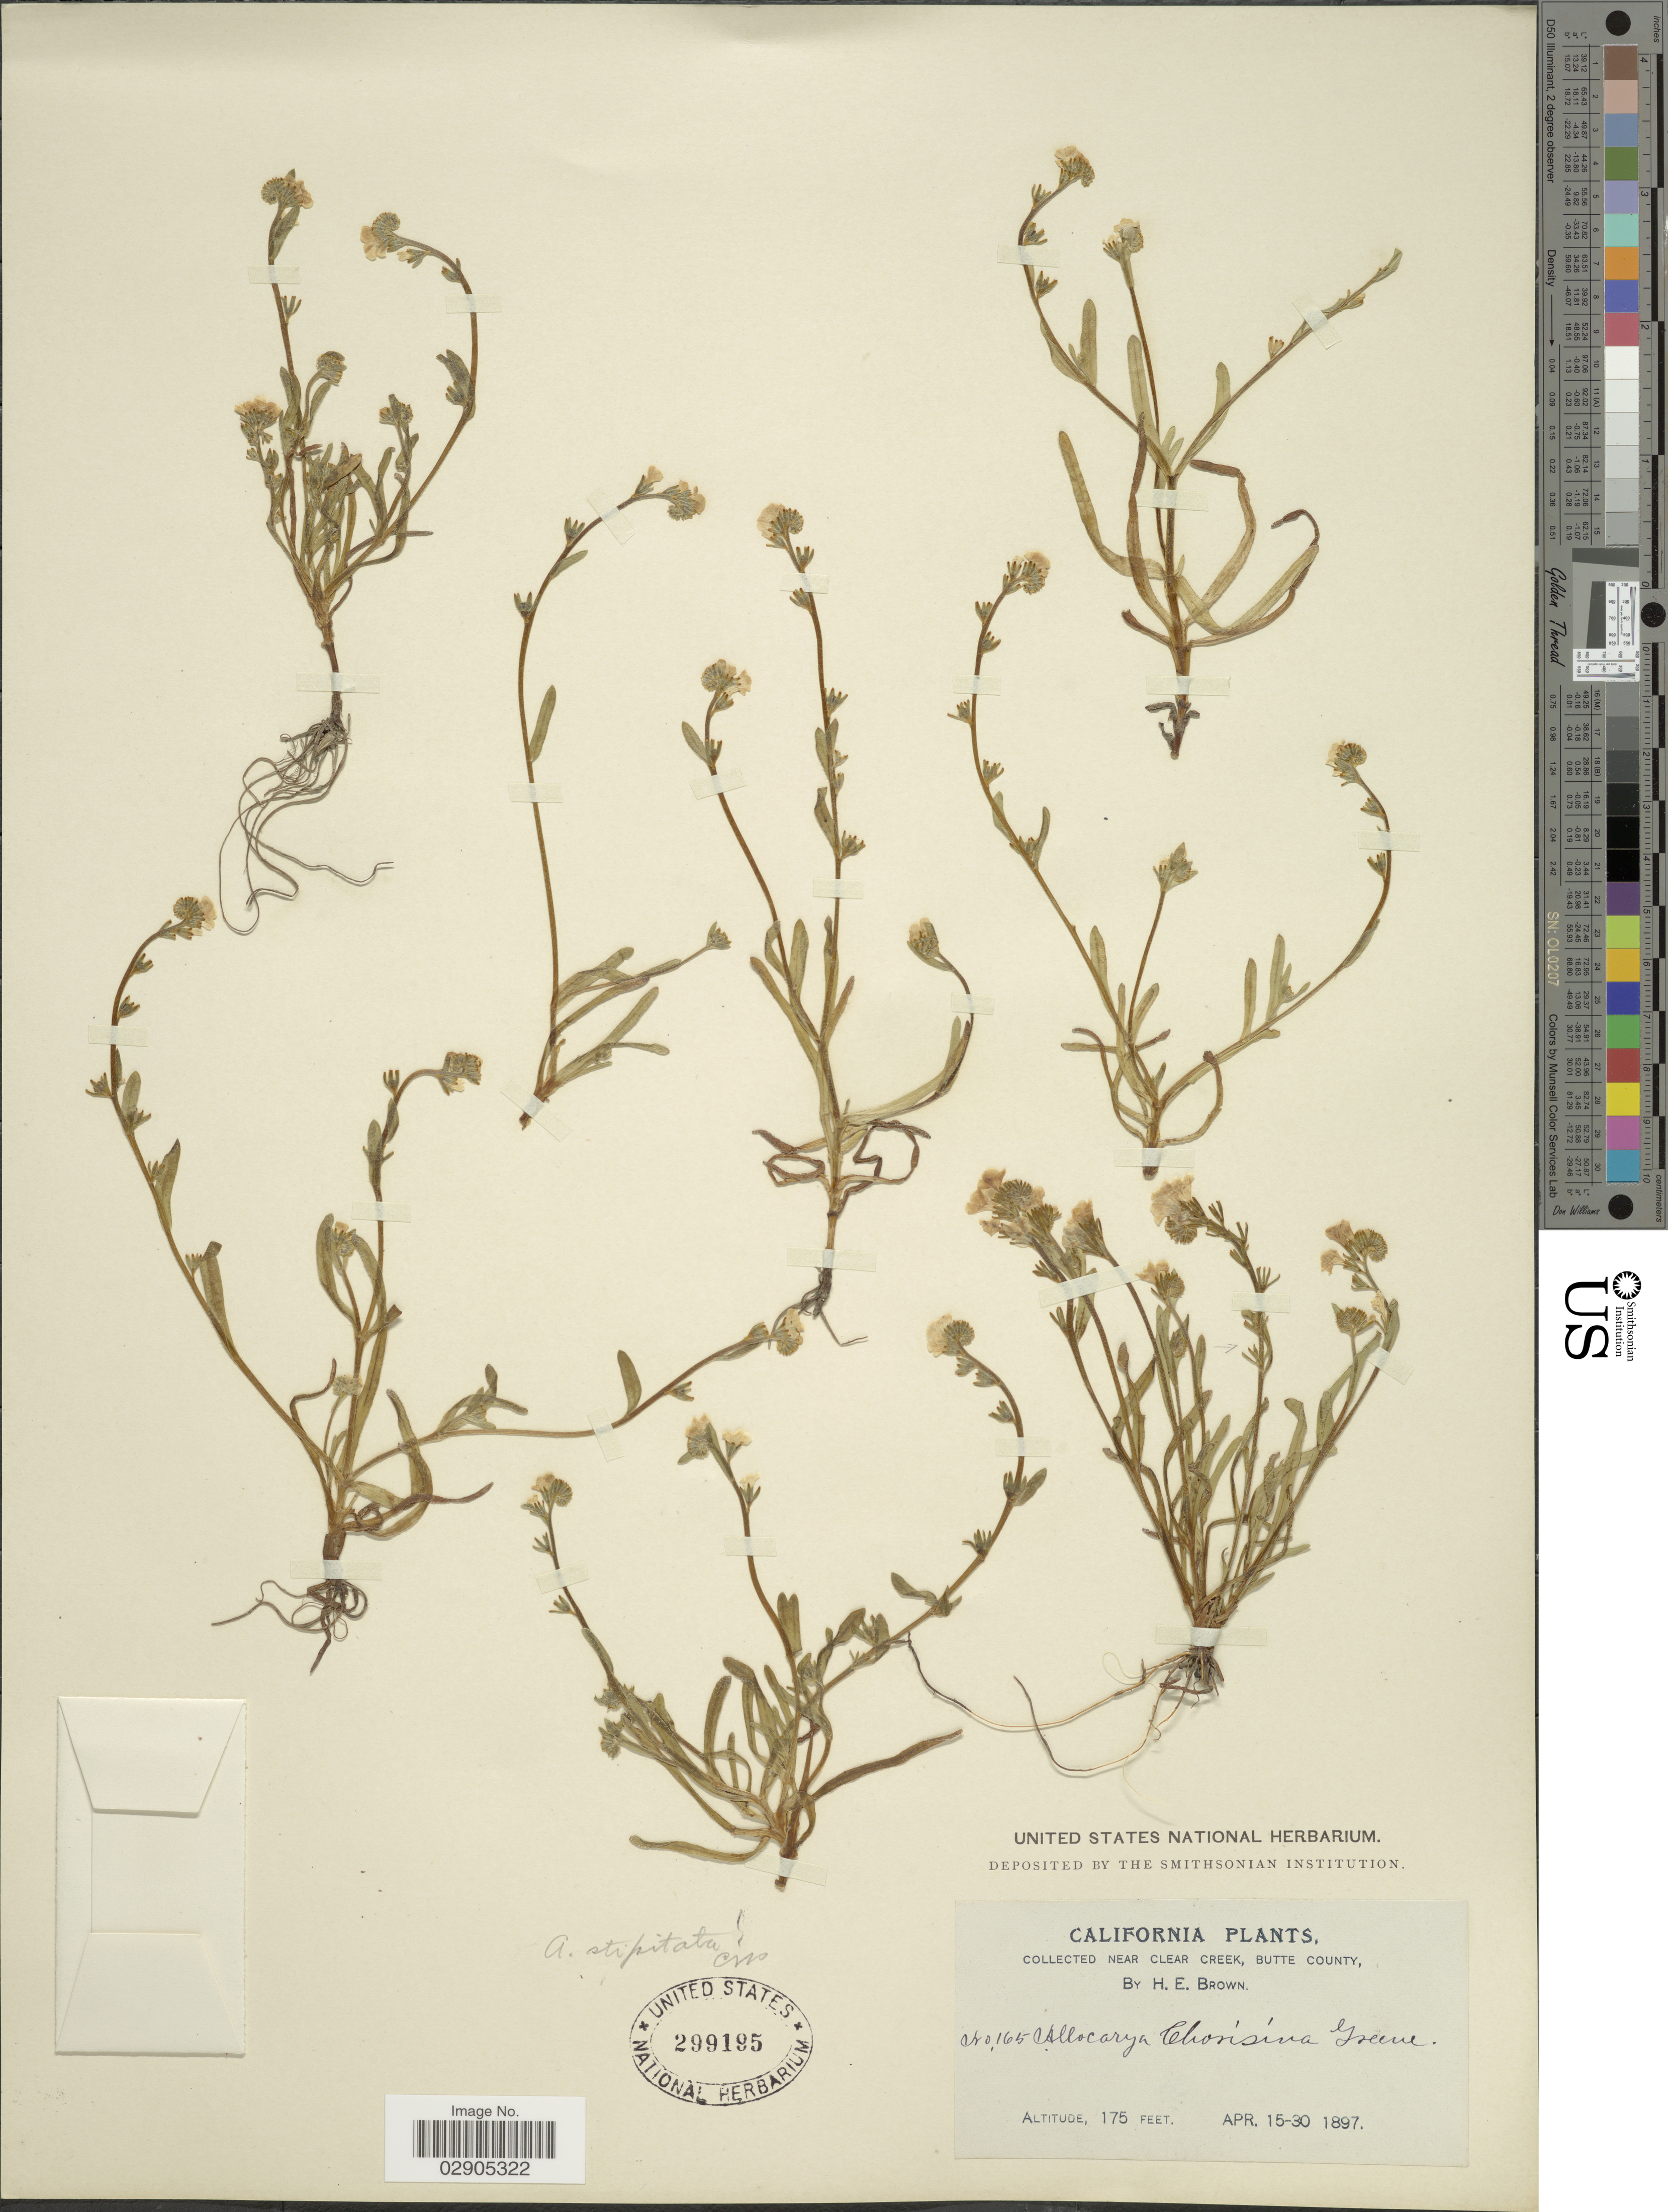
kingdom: Plantae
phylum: Tracheophyta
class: Magnoliopsida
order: Boraginales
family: Boraginaceae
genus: Allocarya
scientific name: Allocarya stipitata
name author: Greene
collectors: H. E. Brown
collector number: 165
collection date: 1897-04-15/1897-04-30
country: United States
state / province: California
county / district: Butte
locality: Near Clear Creek, Butte County.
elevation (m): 53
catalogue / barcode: US 299185